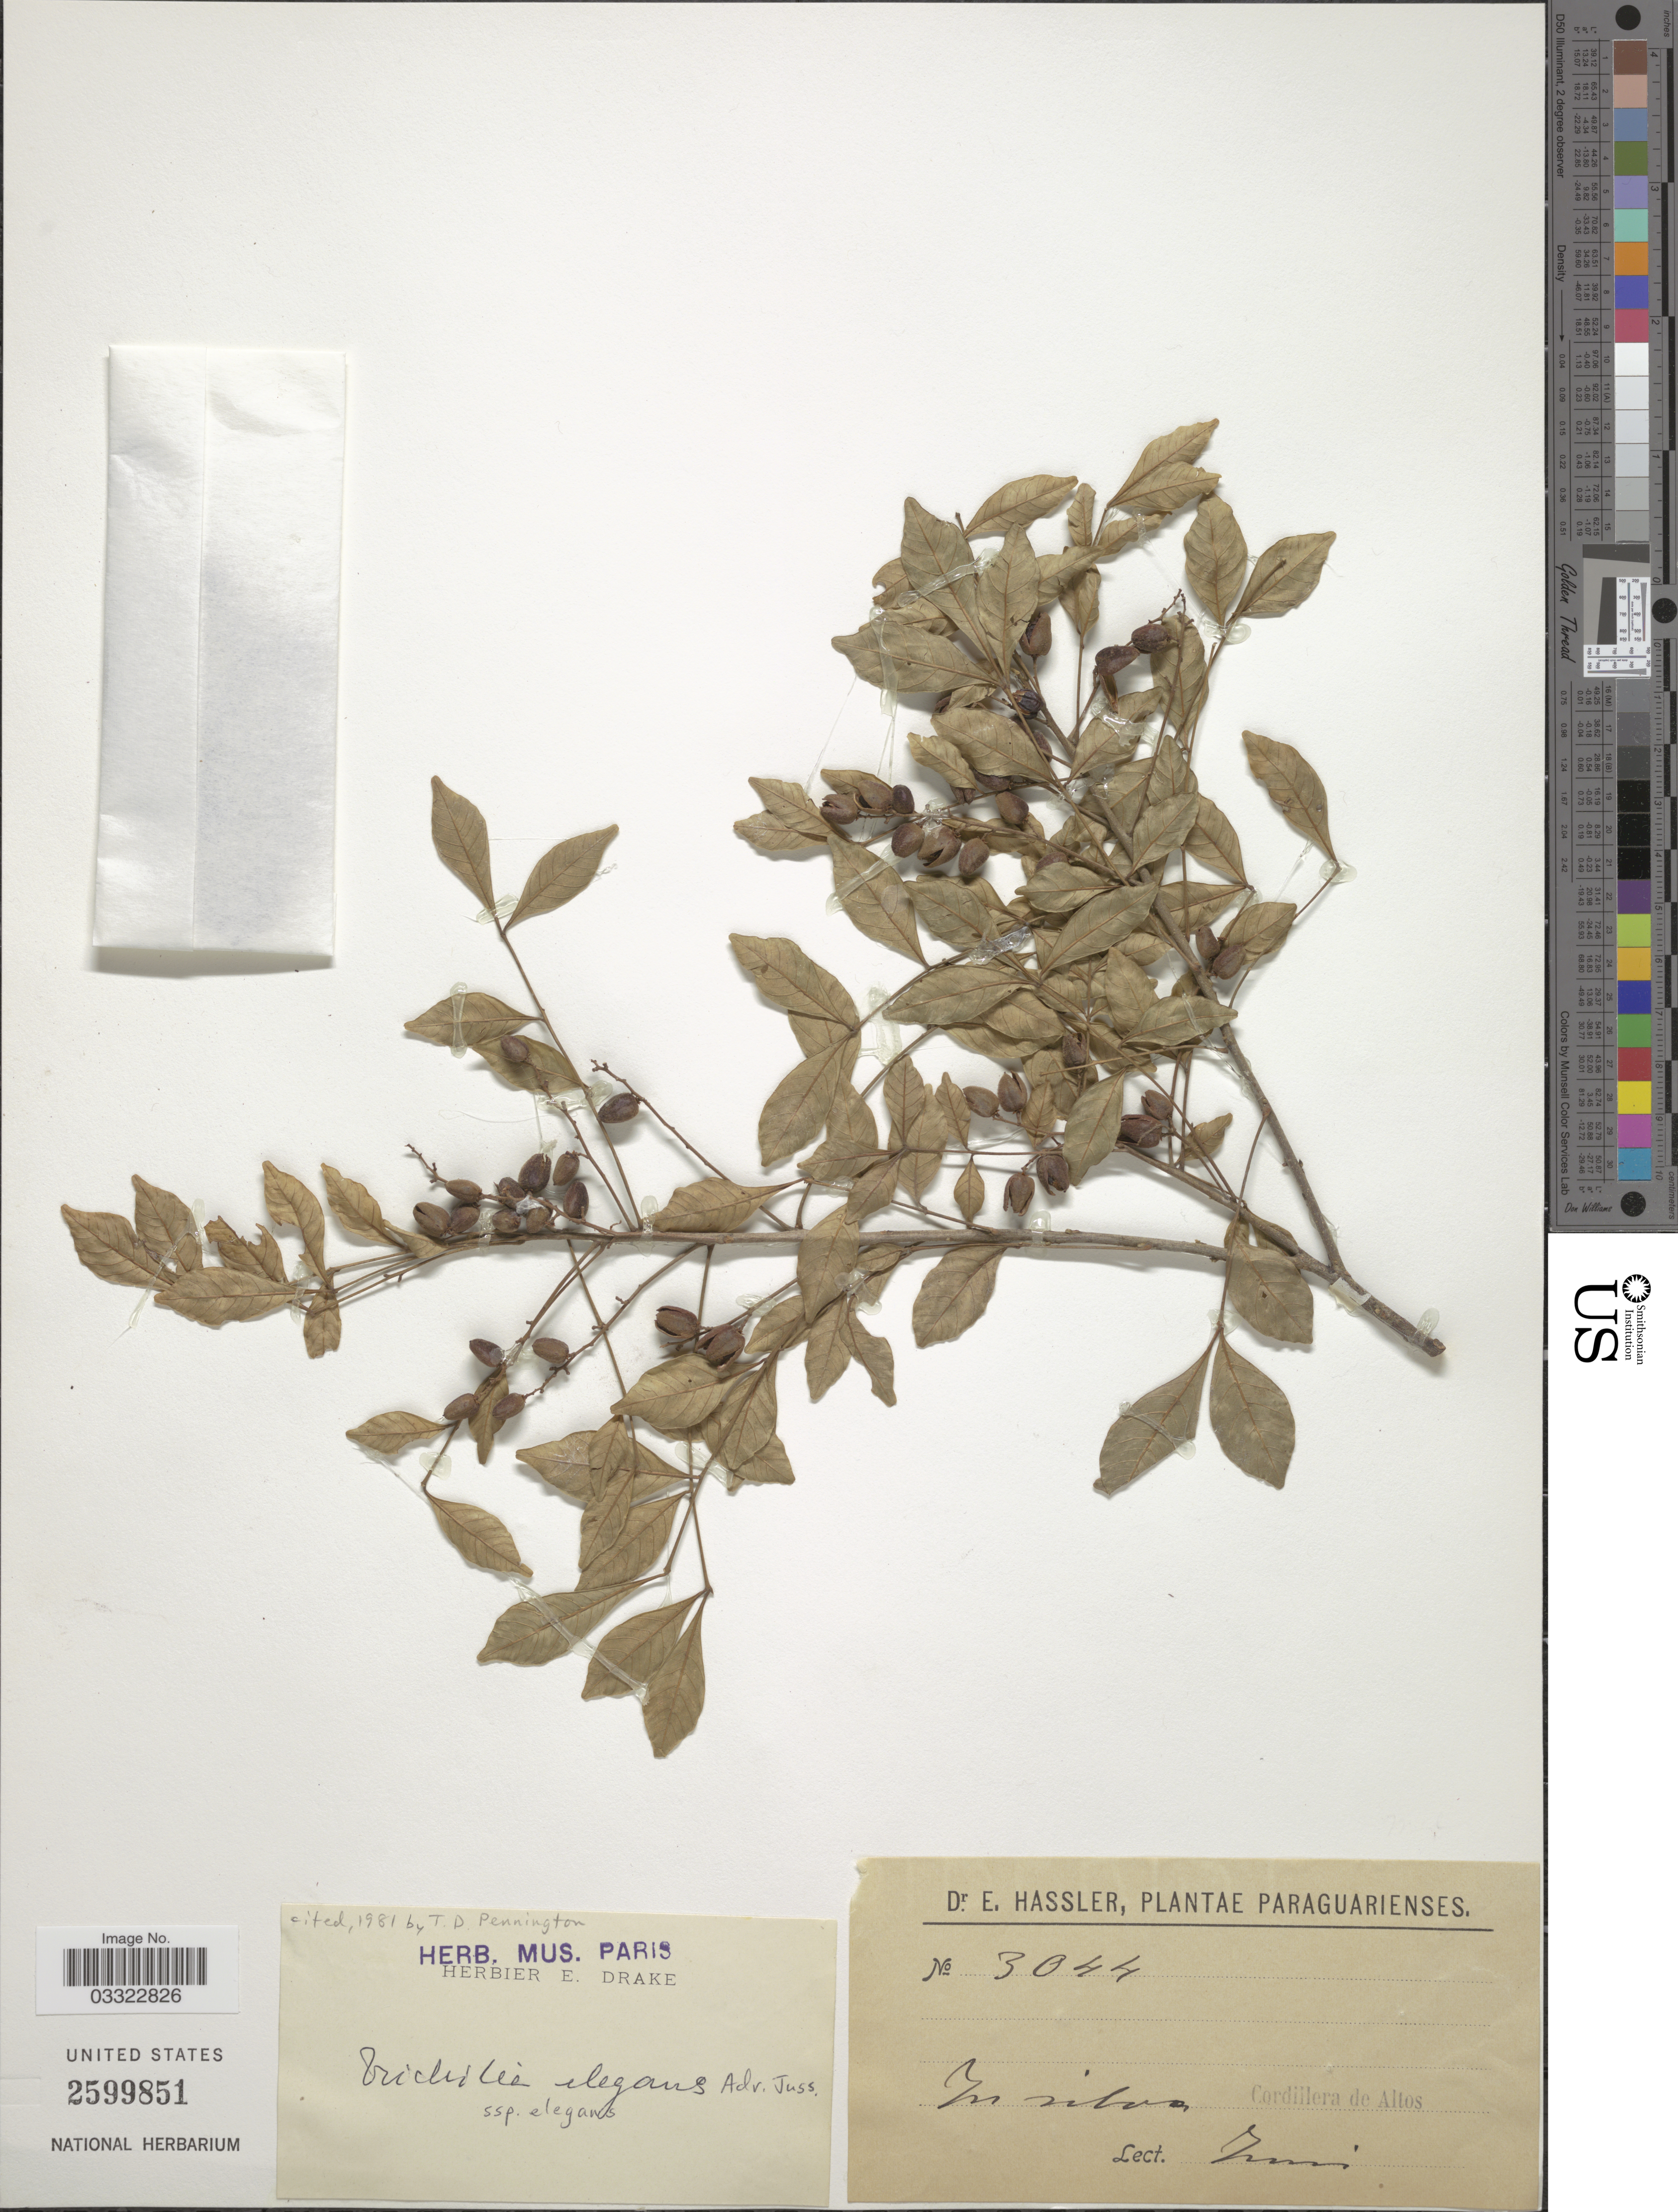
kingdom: Plantae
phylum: Tracheophyta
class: Magnoliopsida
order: Sapindales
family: Meliaceae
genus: Trichilia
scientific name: Trichilia elegans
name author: A. Juss.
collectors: E. Hassler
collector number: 3044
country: Paraguay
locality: In silva, Cordillera de Altos.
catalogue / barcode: US 2599851